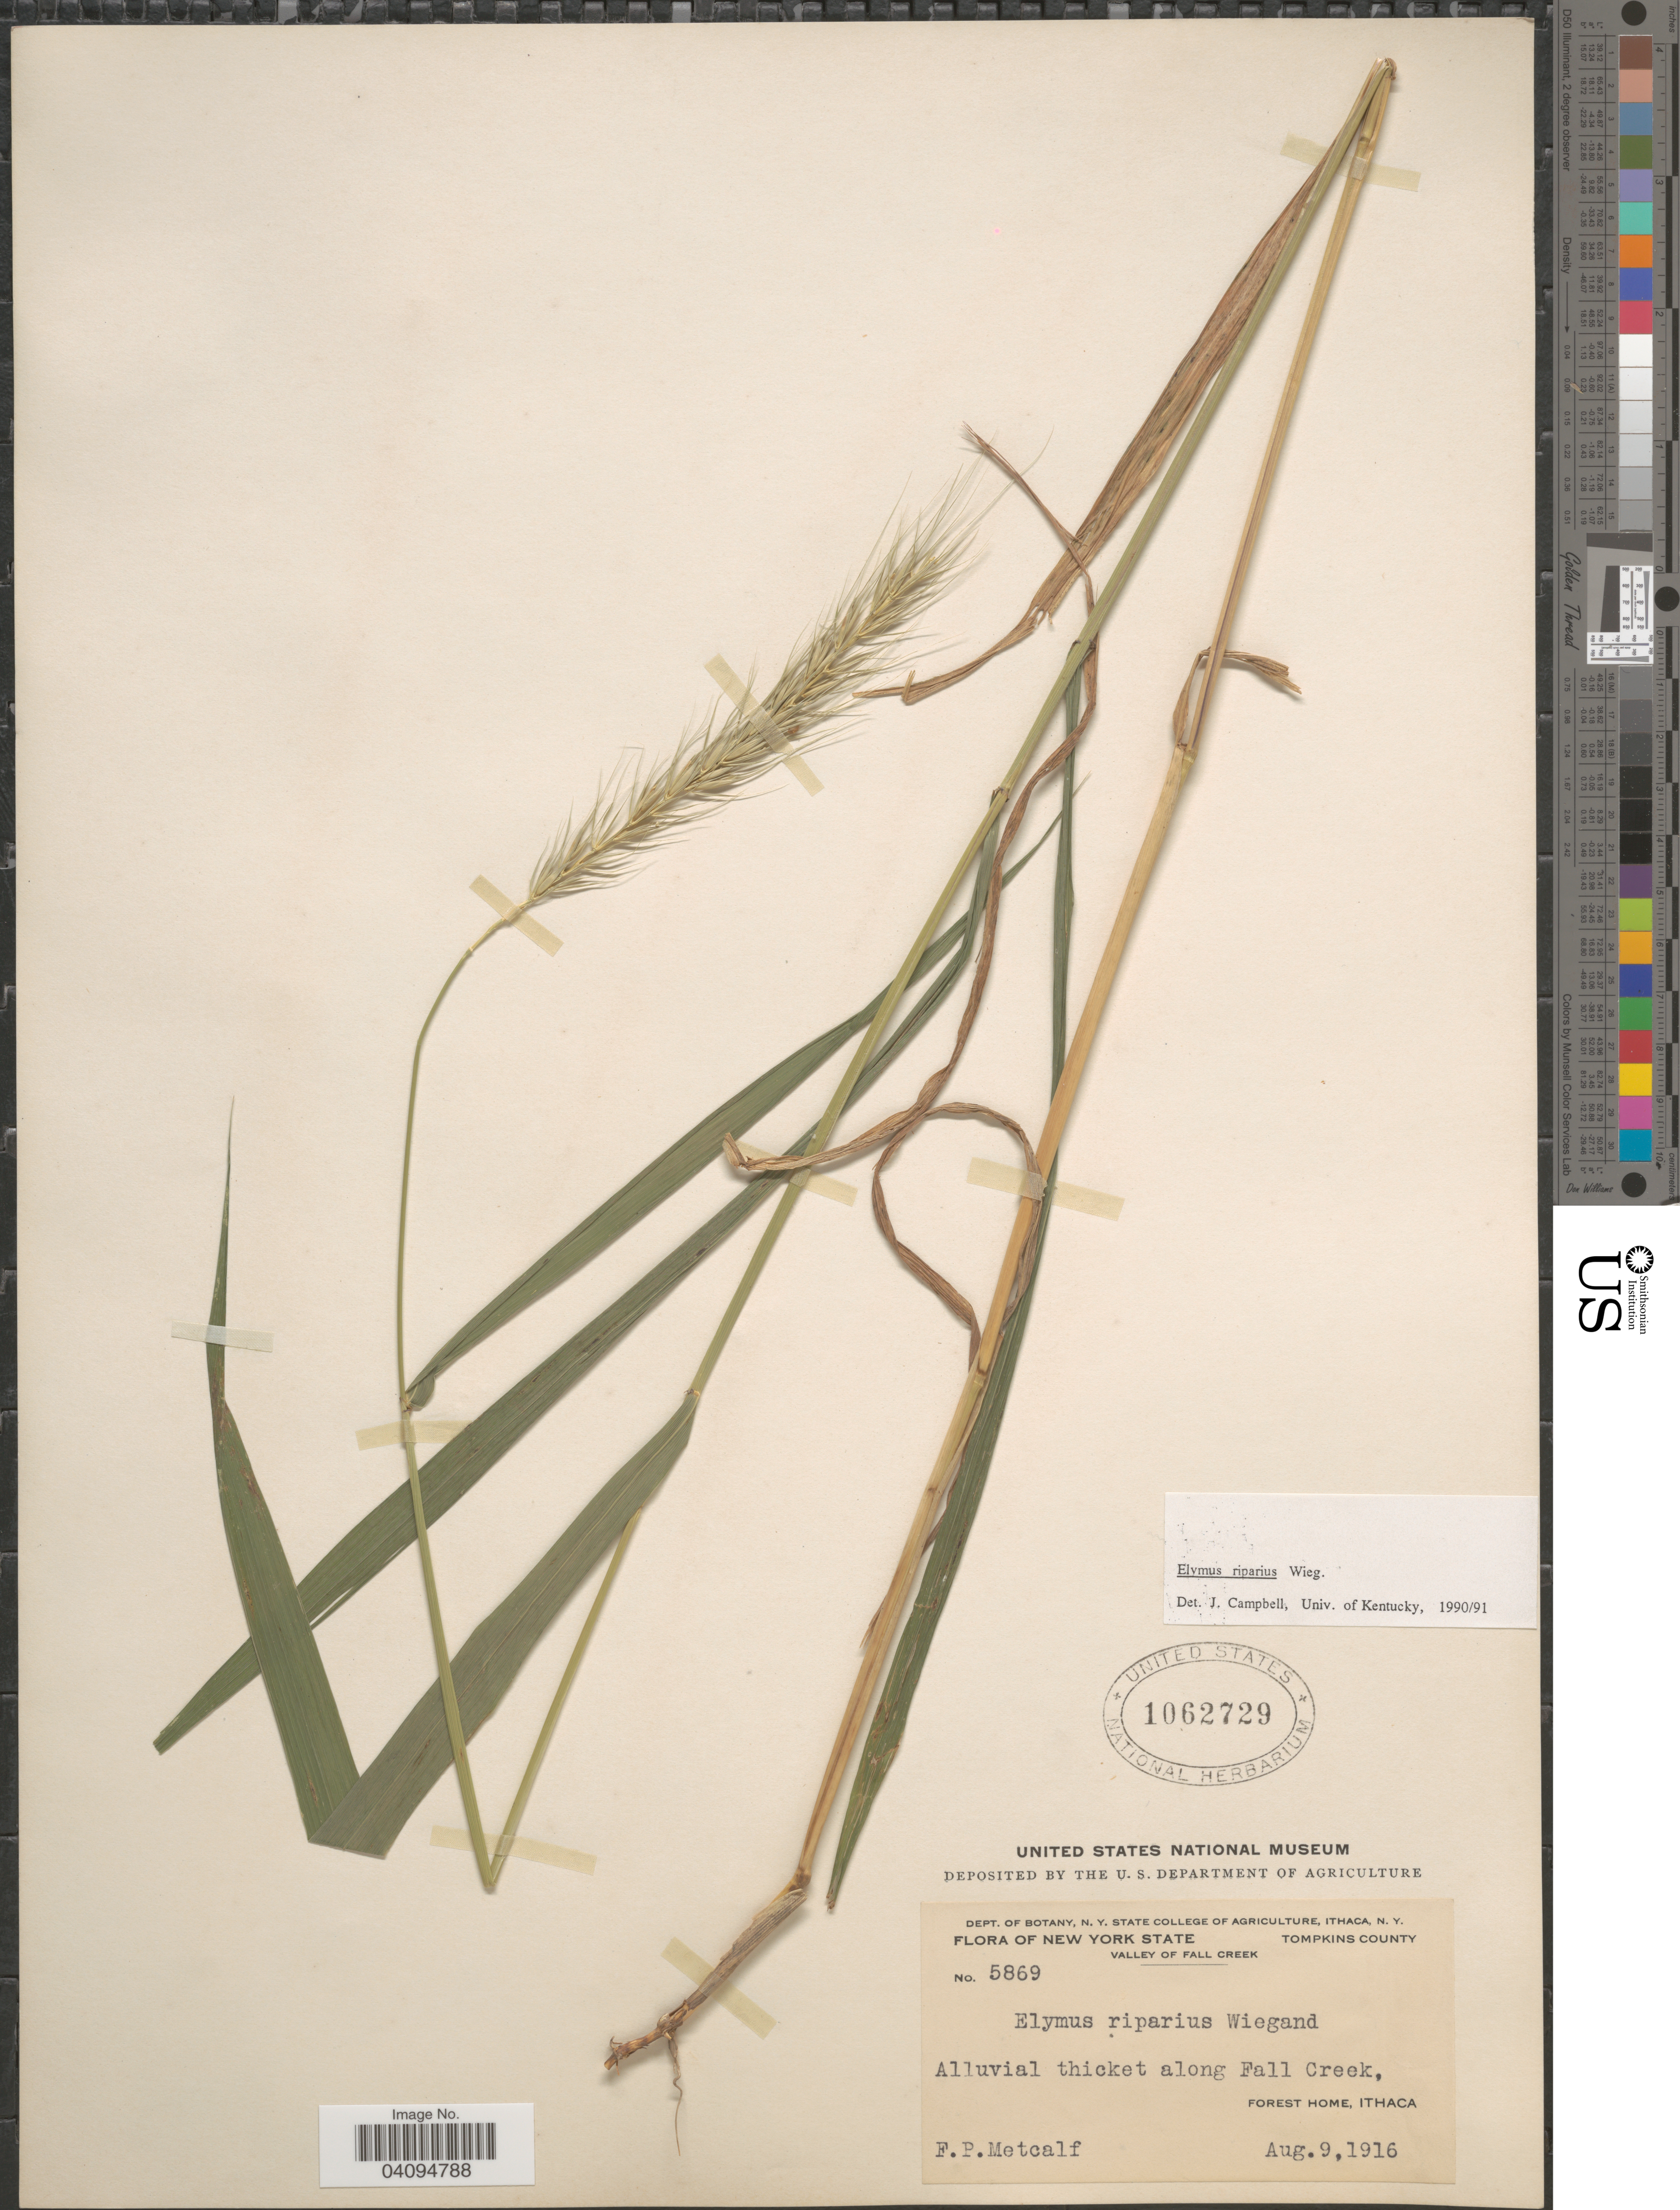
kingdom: Plantae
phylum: Tracheophyta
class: Liliopsida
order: Poales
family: Poaceae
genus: Elymus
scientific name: Elymus riparius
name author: Wiegand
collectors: F. Metcalf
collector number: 5869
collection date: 1916-08-09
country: United States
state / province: New York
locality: New York State. Tompkins County. Valley of Fall Creek. Alluvial thicket along Fall Creek, Forest home, Ithaca.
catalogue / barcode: US 1062729